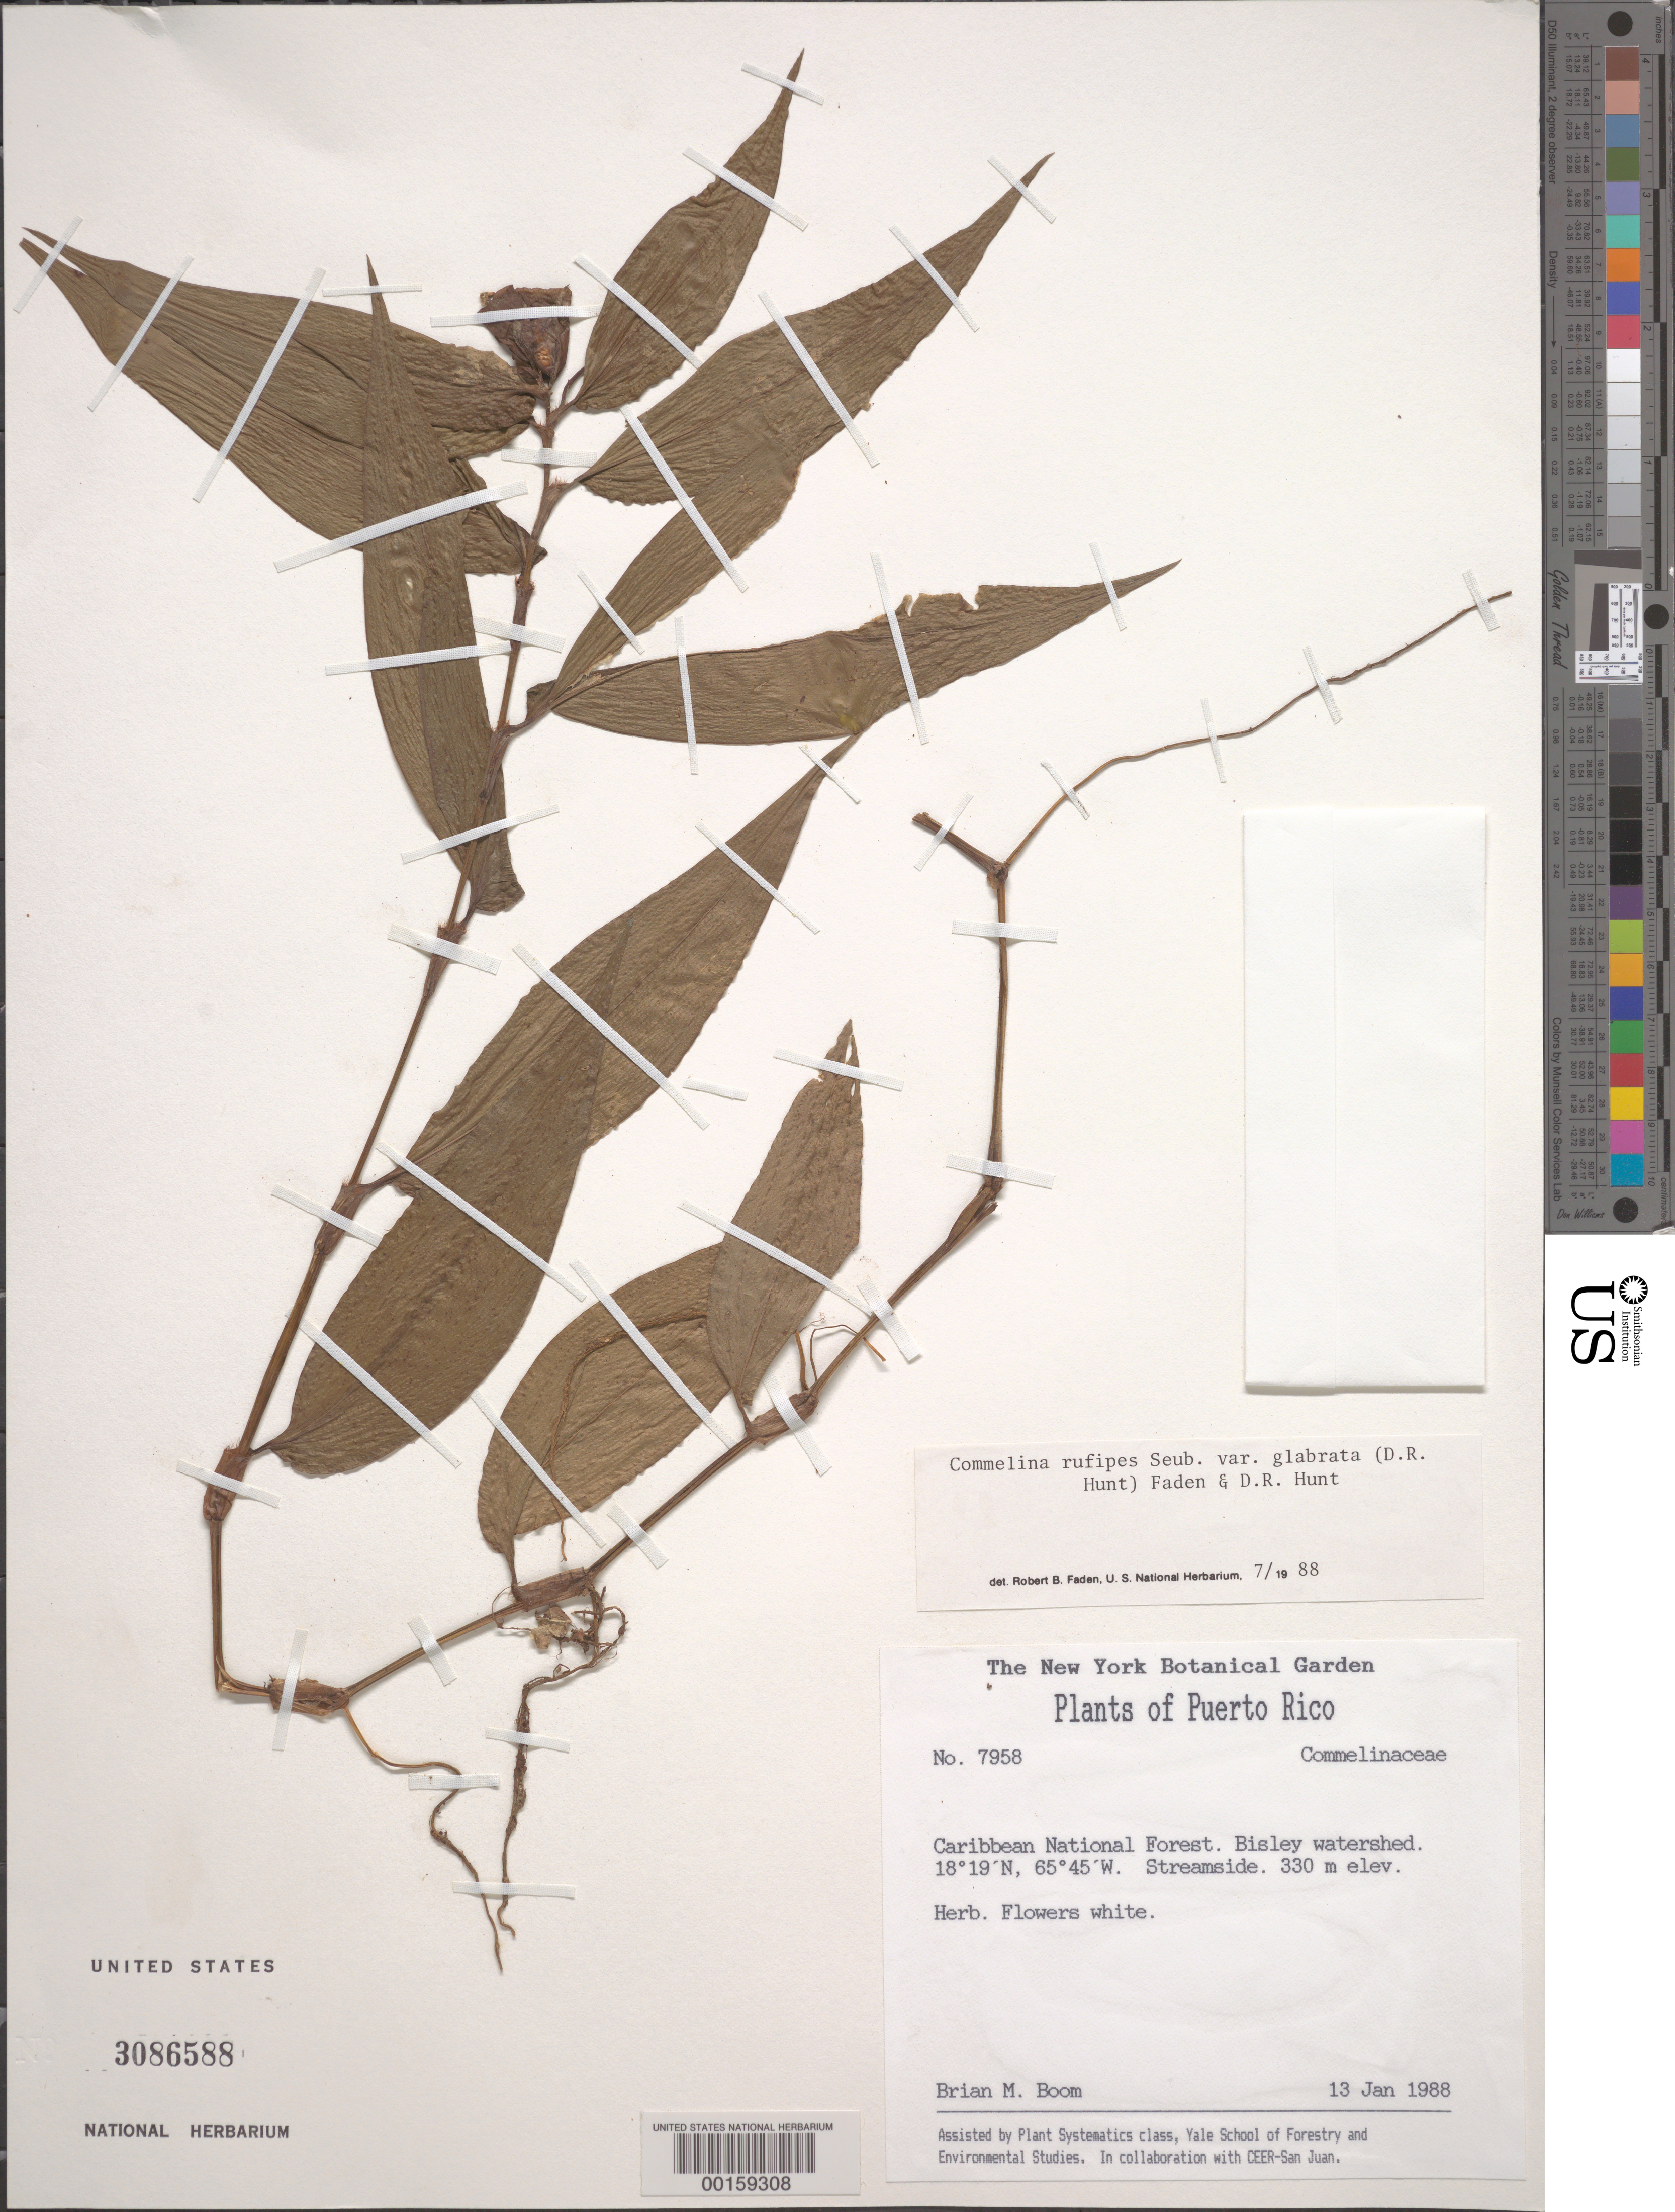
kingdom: Plantae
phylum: Tracheophyta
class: Liliopsida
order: Commelinales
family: Commelinaceae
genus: Commelina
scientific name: Commelina rufipes var. glabrata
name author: (D.R. Hunt) Faden & D.R. Hunt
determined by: Faden, Robert B., (US), Smithsonian Institution - National Museum of Natural History (UNITED STATES)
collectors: B. M. Boom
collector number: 7958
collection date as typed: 13 Jan 1988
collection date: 1988-01-13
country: Puerto Rico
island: Greater Antilles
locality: Caribbean national forest. bisley watershed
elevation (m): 330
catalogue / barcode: US 3086588